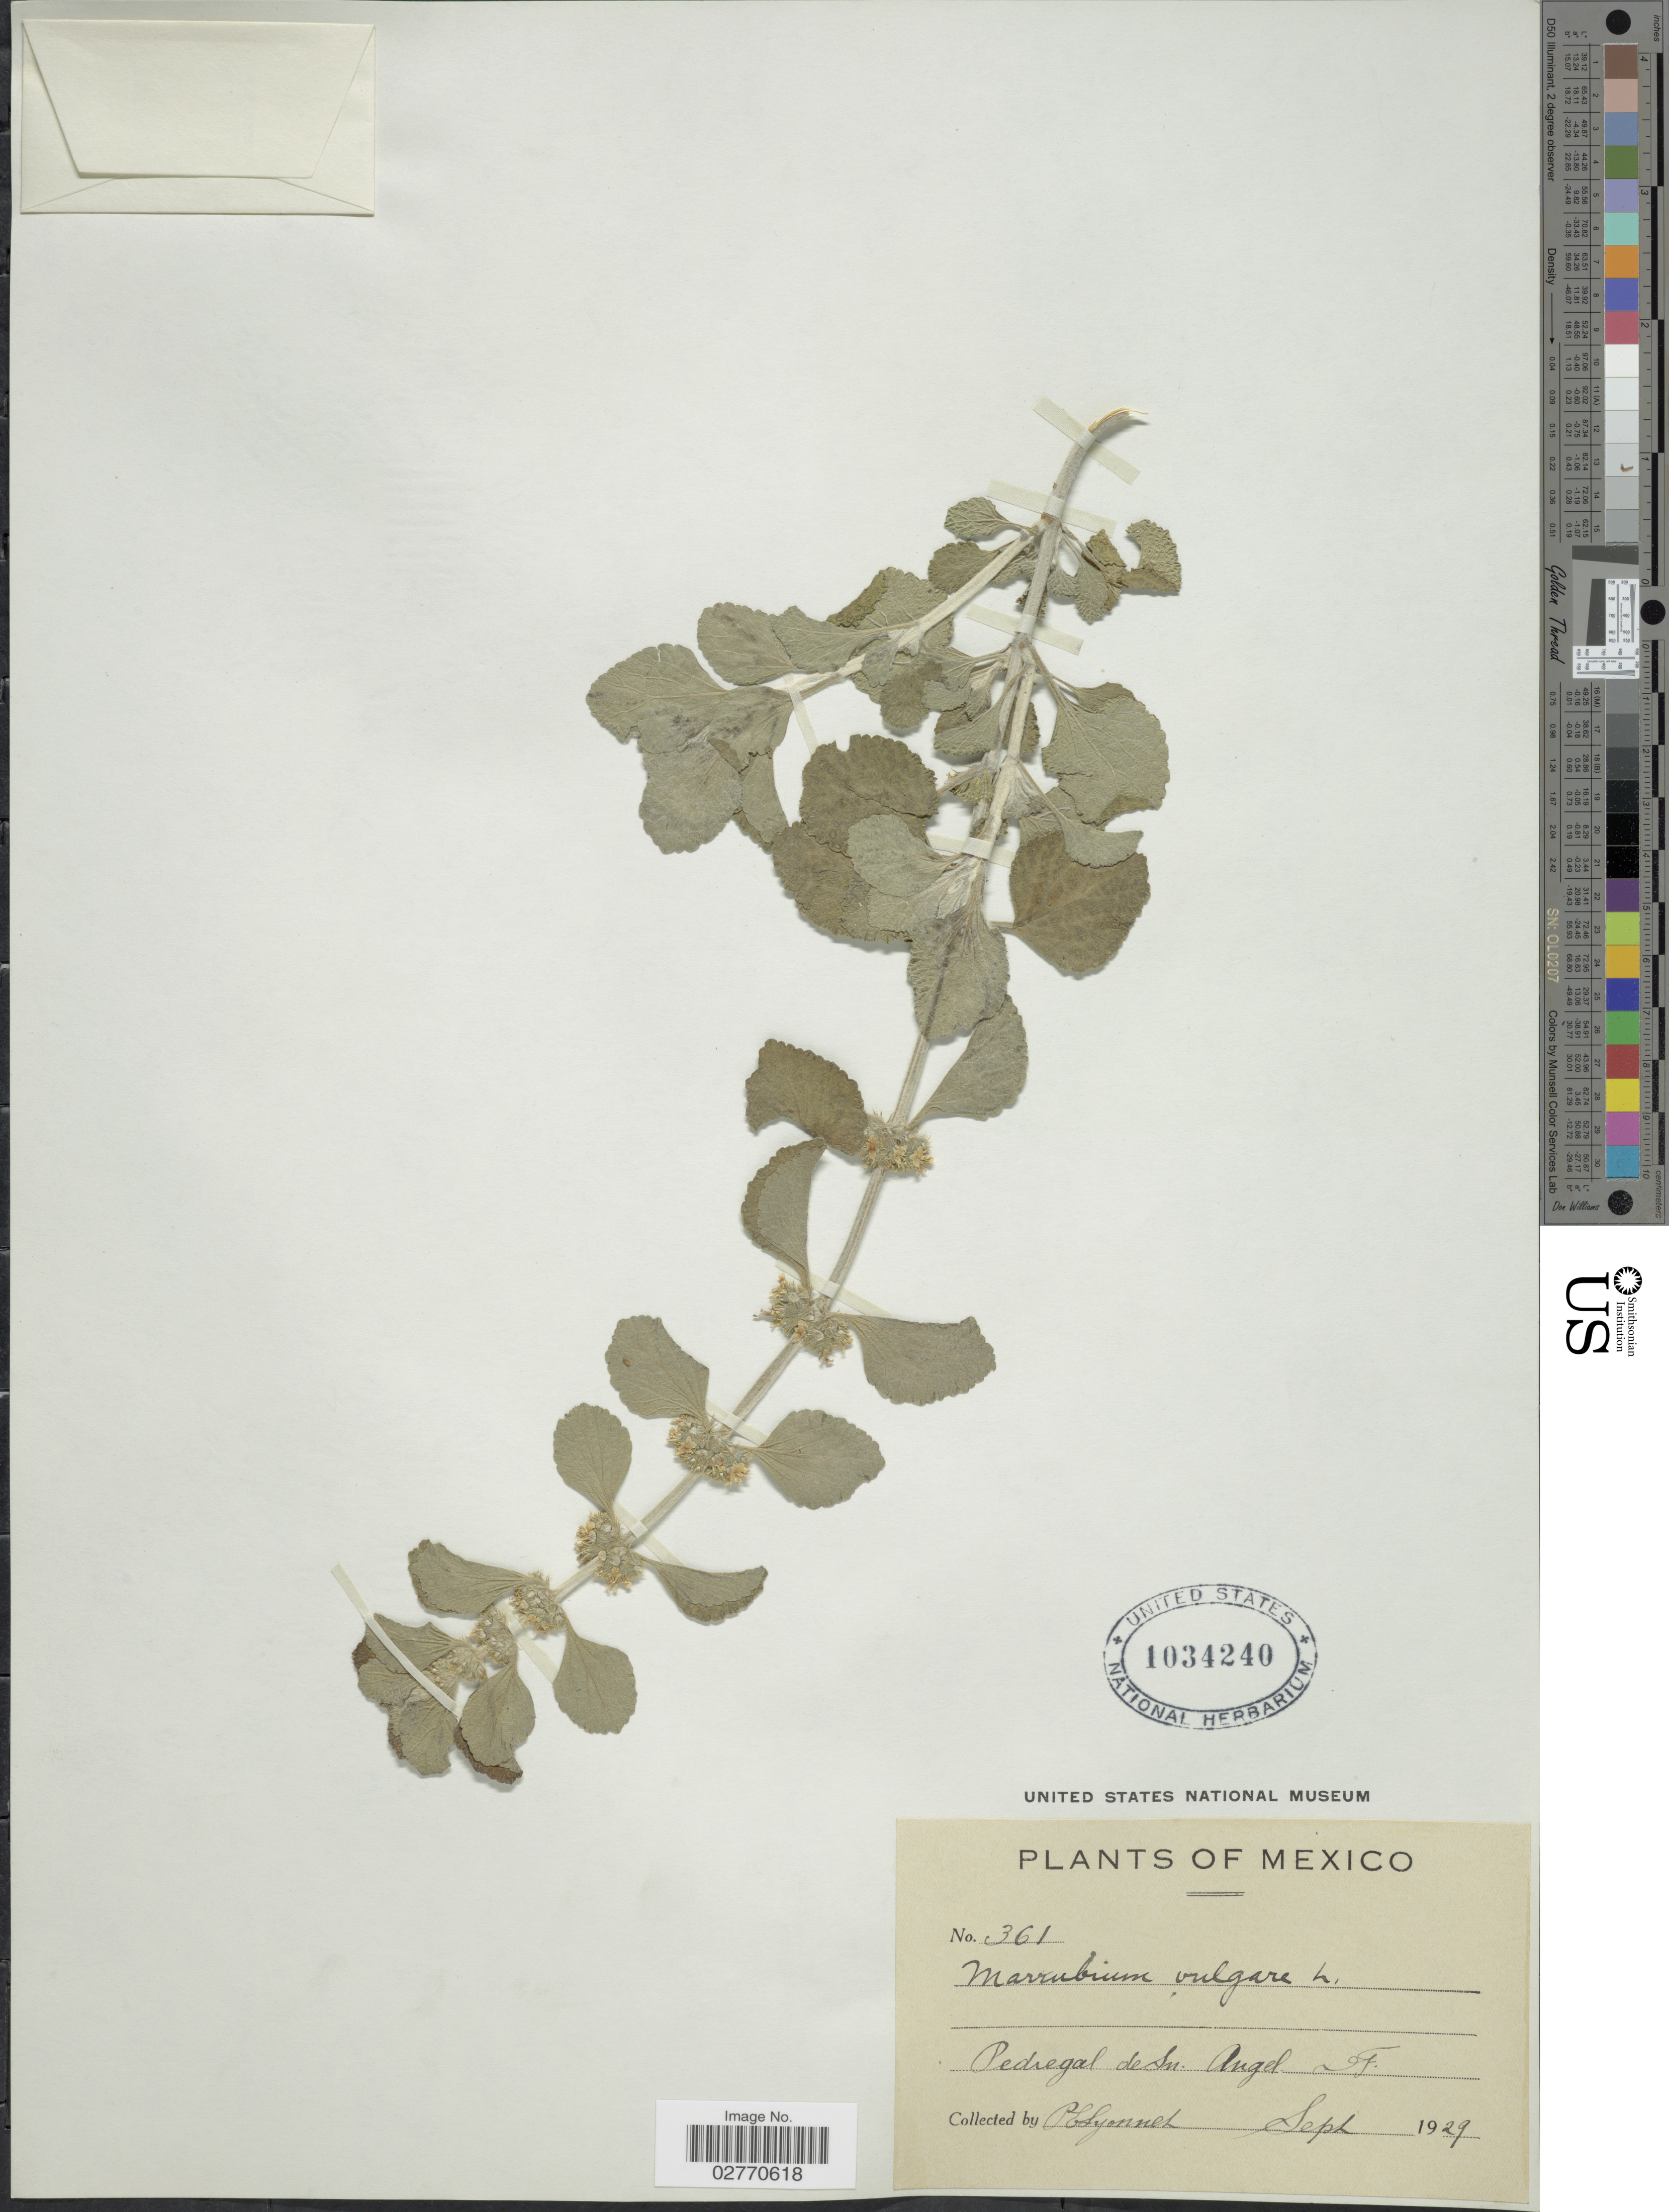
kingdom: Plantae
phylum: Tracheophyta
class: Magnoliopsida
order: Lamiales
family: Lamiaceae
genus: Marrubium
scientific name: Marrubium vulgare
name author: L.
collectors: C. Lyonnet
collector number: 361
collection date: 1929-09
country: Mexico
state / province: Distrito Federal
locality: Pedregal de su Angel, D.F.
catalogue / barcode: US 1034240